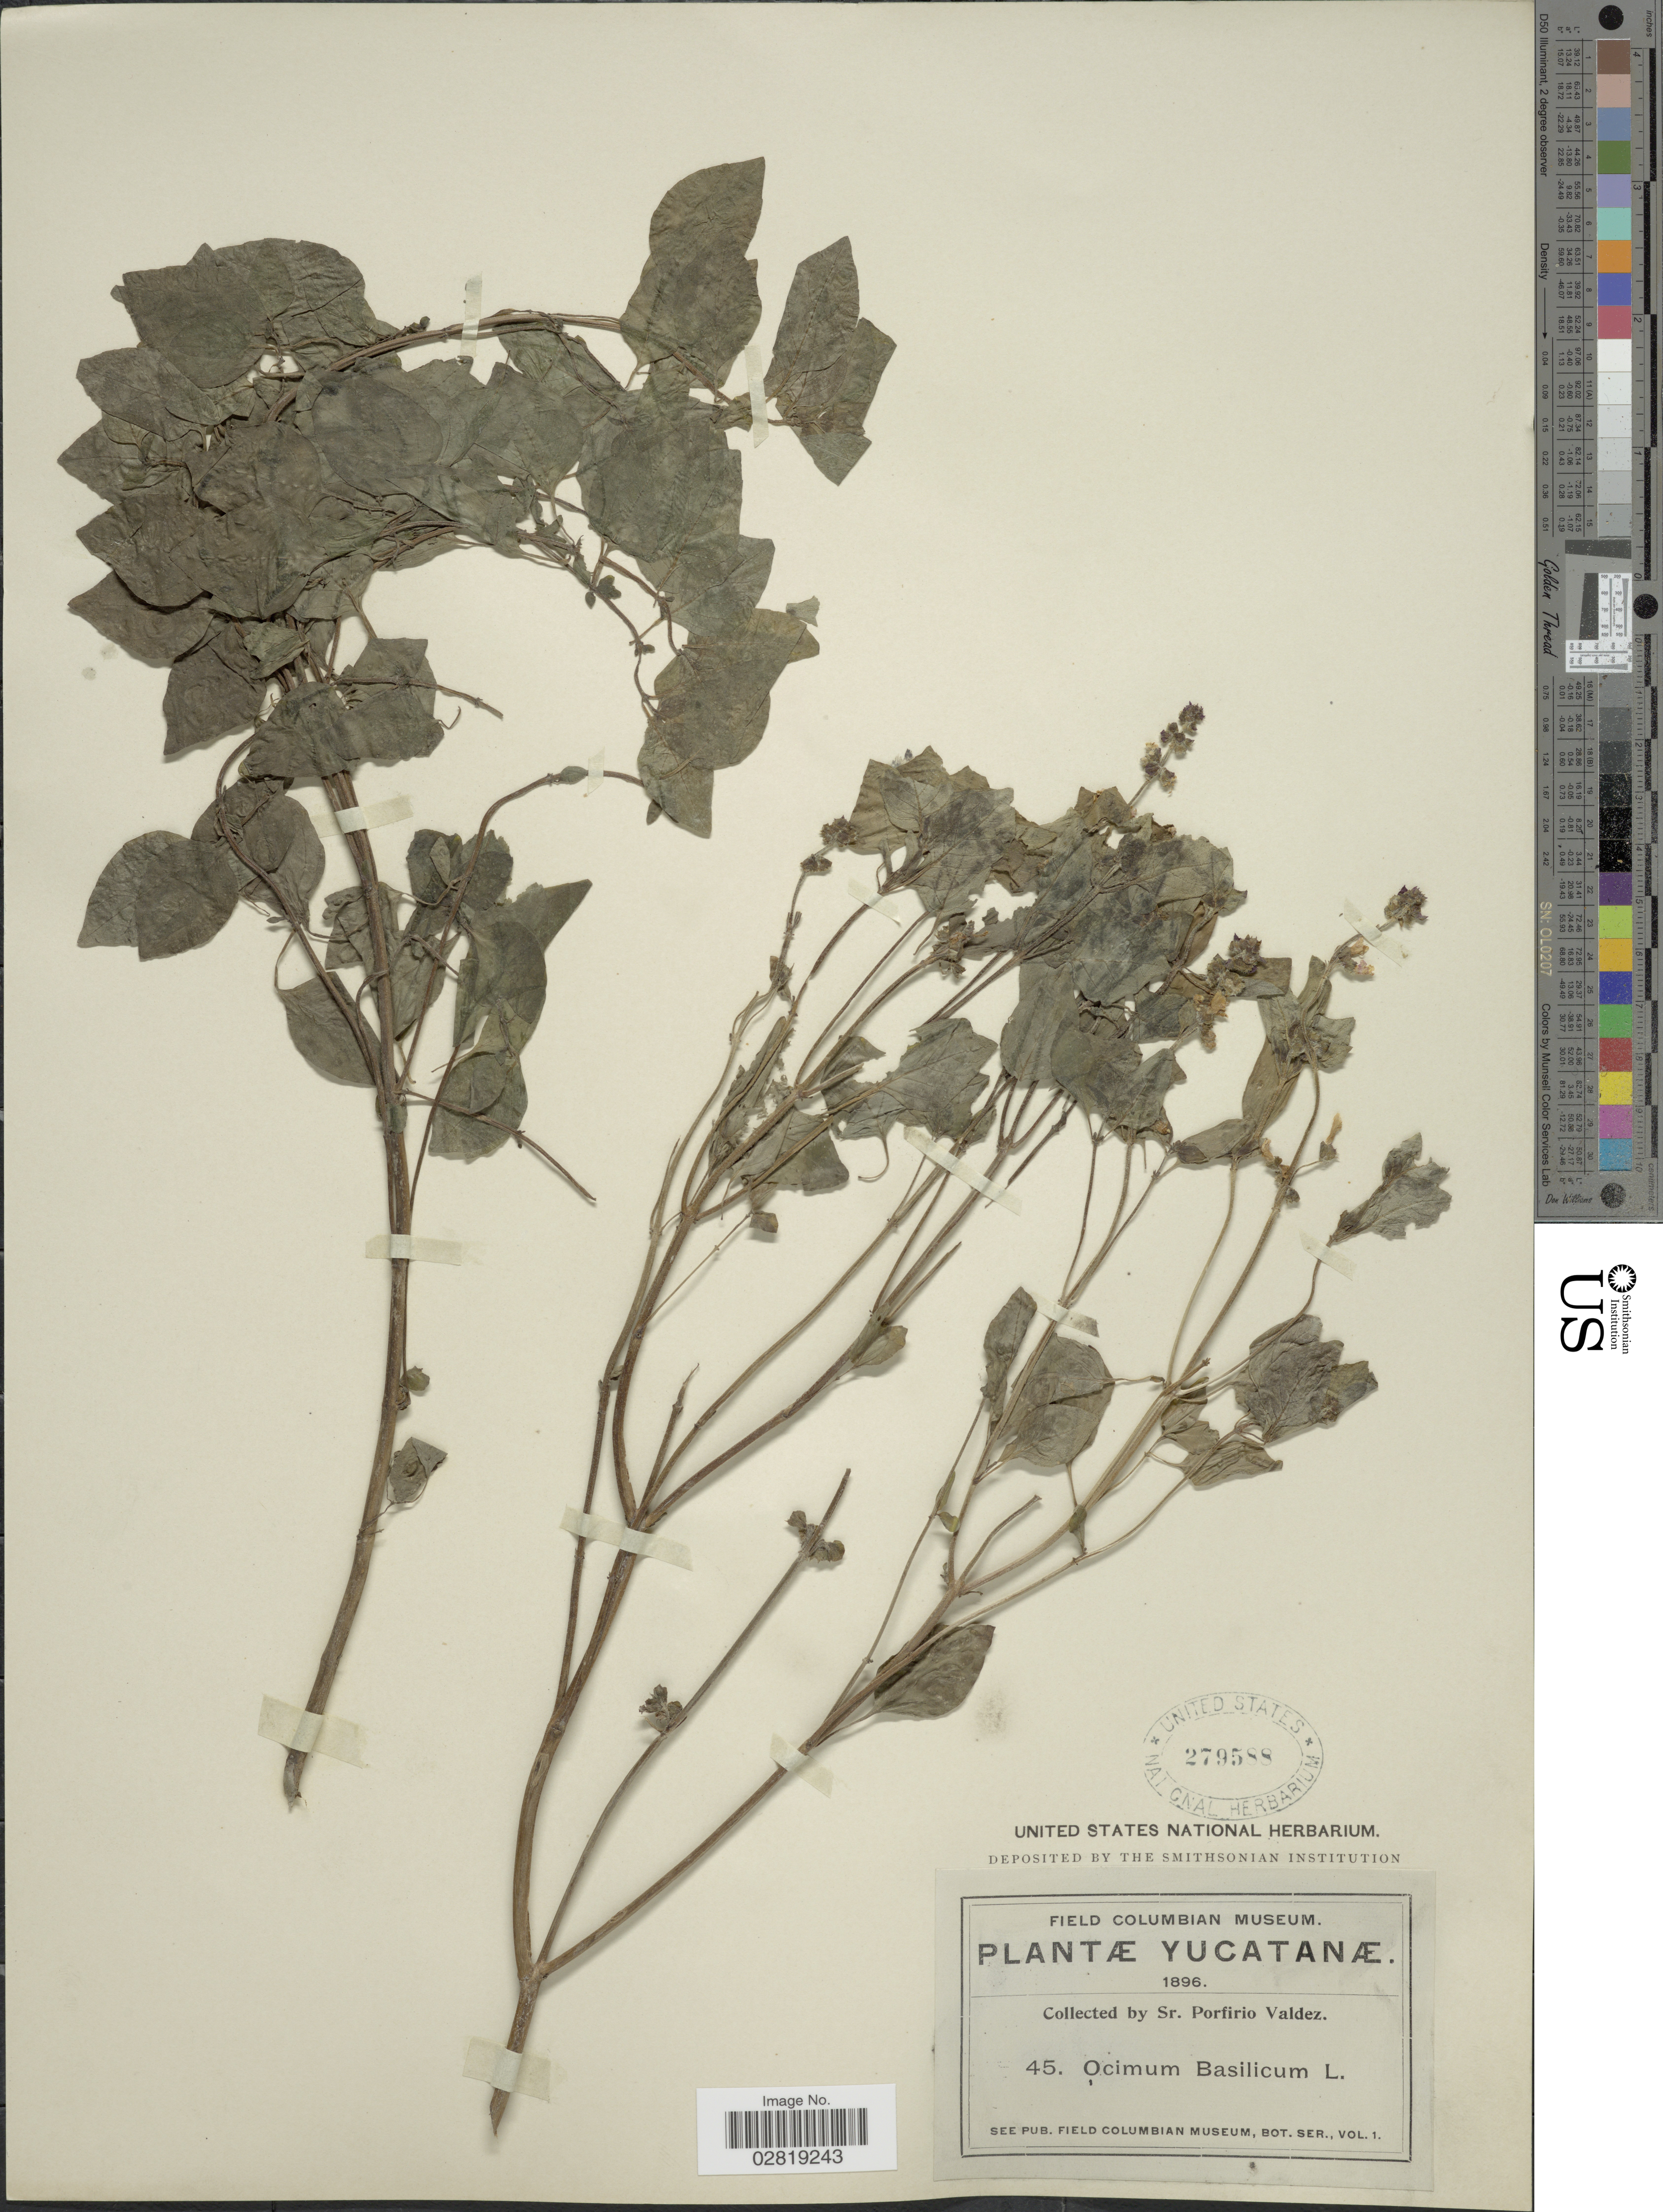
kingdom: Plantae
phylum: Tracheophyta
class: Magnoliopsida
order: Lamiales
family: Lamiaceae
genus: Ocimum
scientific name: Ocimum campechianum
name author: Mill.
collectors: P. Valdez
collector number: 45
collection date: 1896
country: Mexico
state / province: Yucatán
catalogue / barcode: US 279588